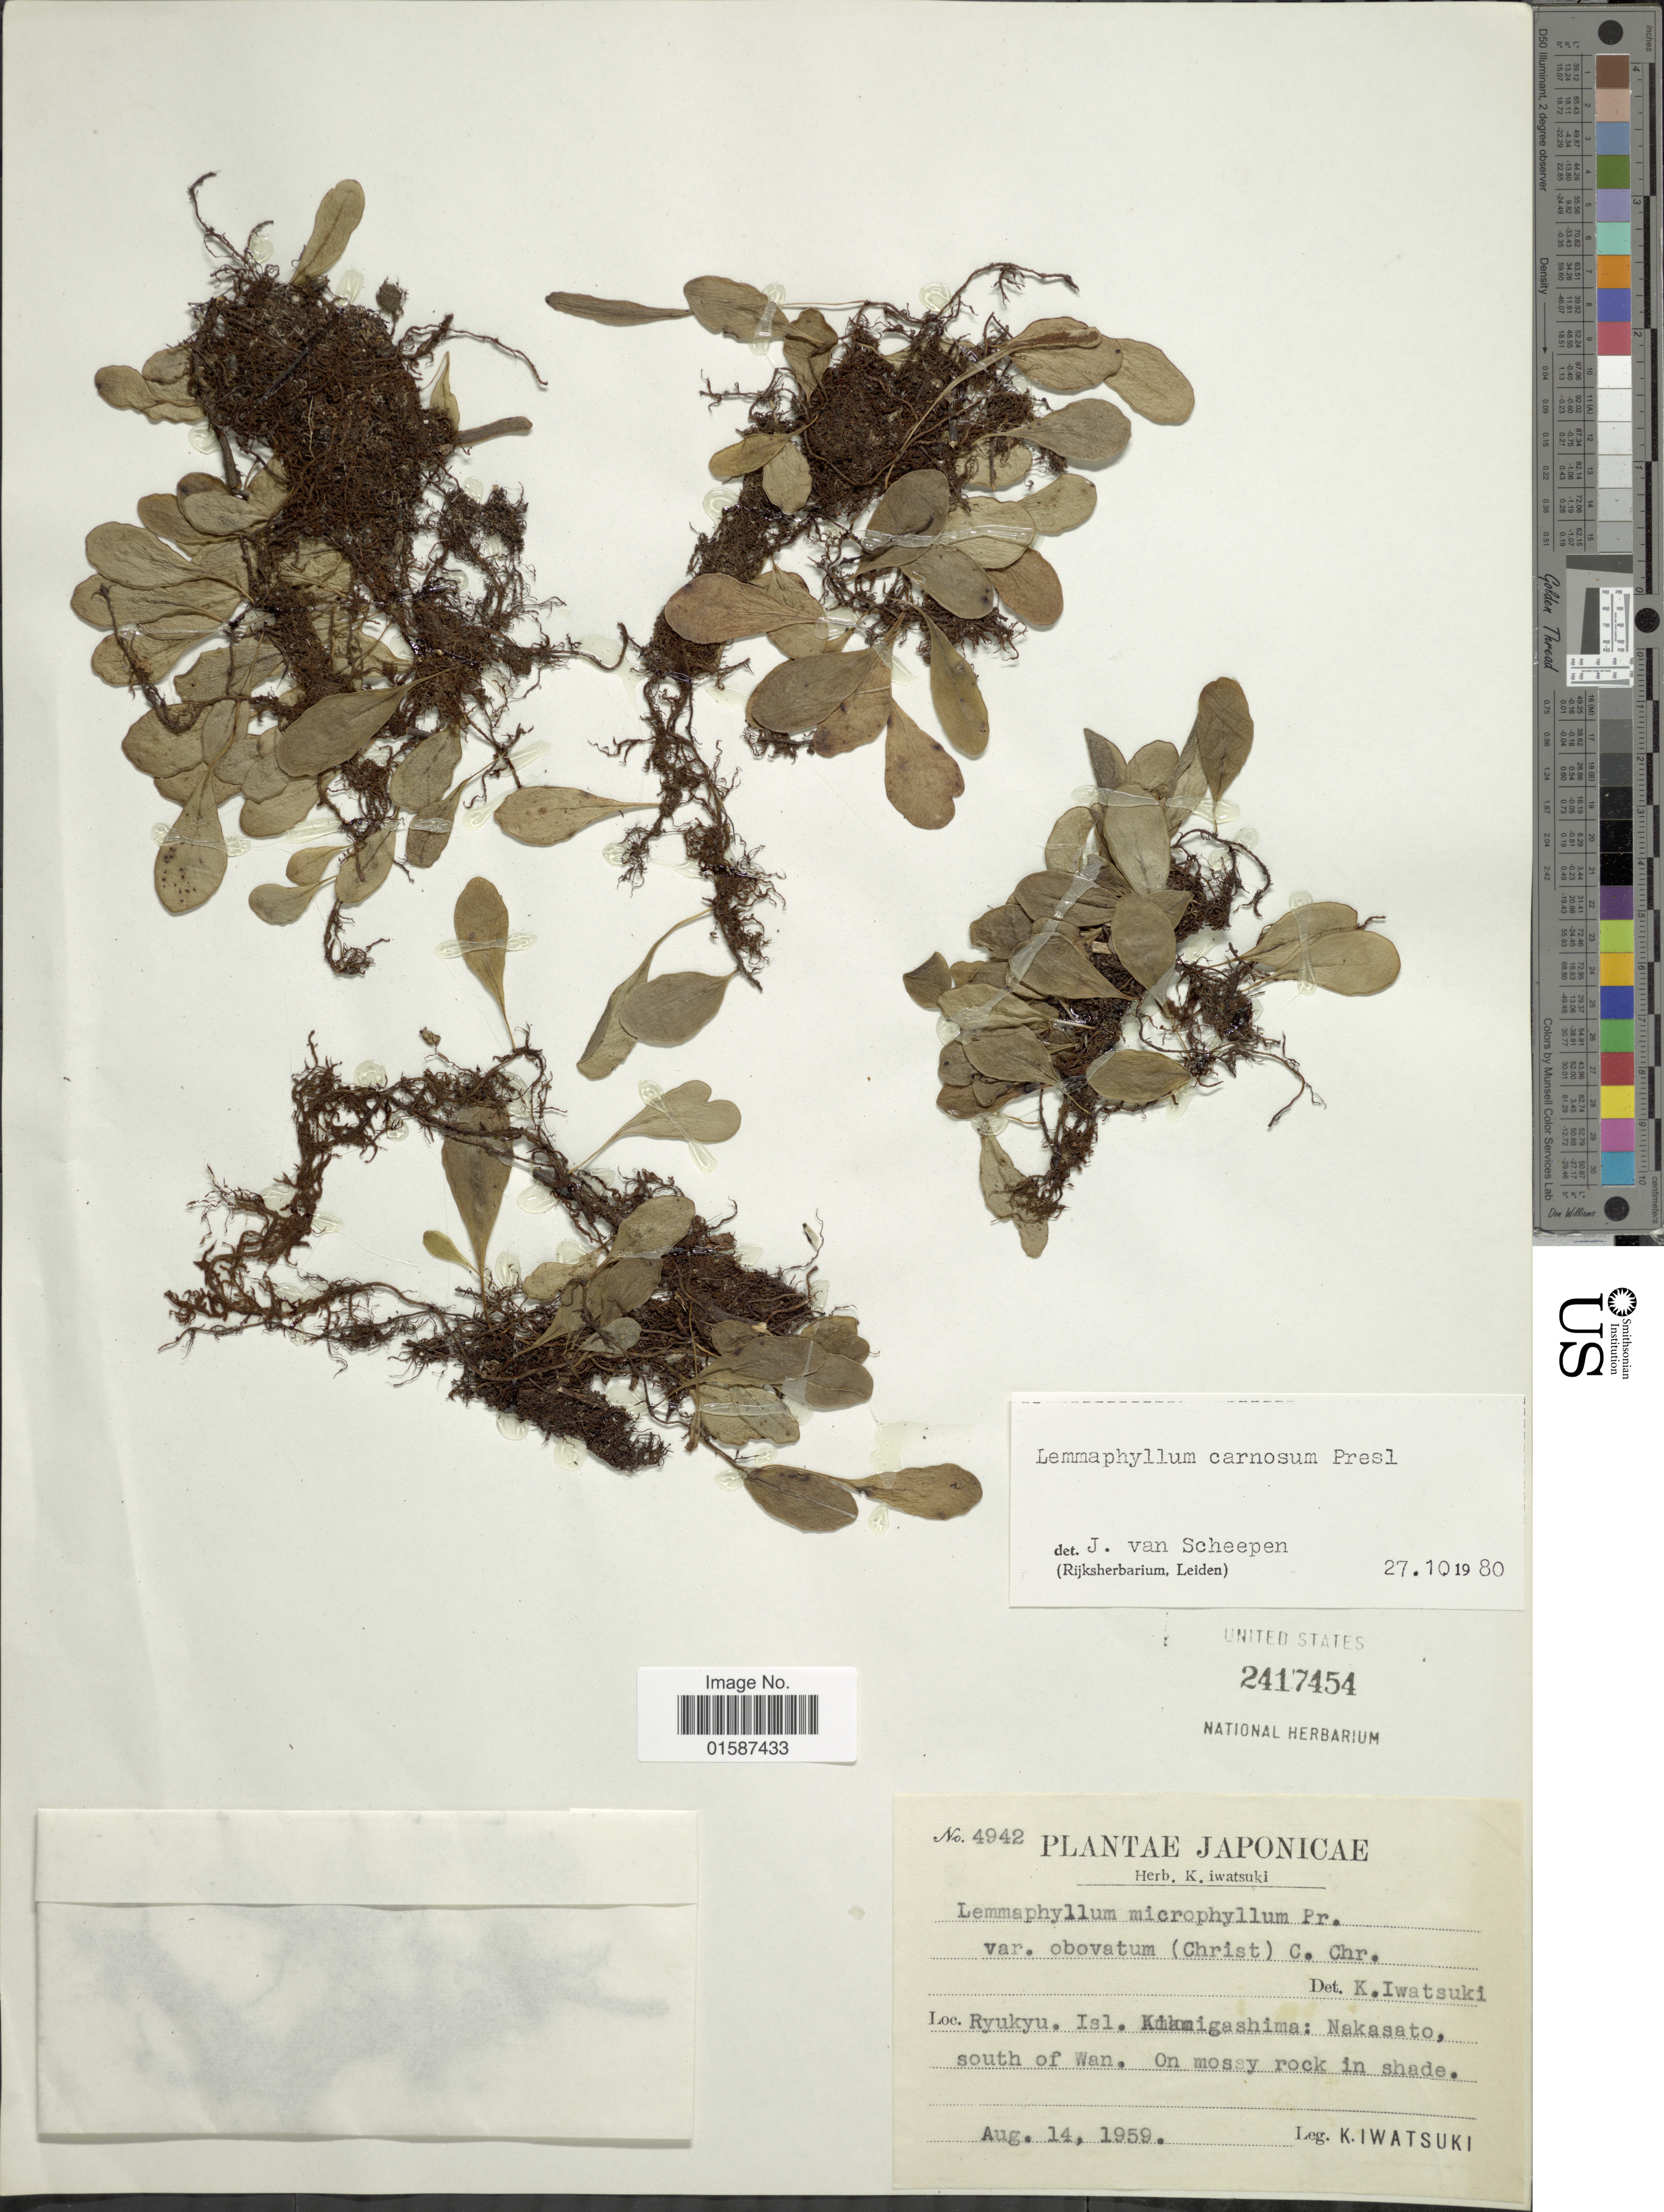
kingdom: Plantae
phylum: Tracheophyta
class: Polypodiopsida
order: Polypodiales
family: Polypodiaceae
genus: Lemmaphyllum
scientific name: Lemmaphyllum carnosum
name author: (J. Sm. ex Hook.) C. Presl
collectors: K. Iwatsuki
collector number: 4942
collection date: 1959-08-14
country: Japan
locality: Ryukyu Isl. Kiamigashima: Nakasato, south of Wan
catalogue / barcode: US 2417454